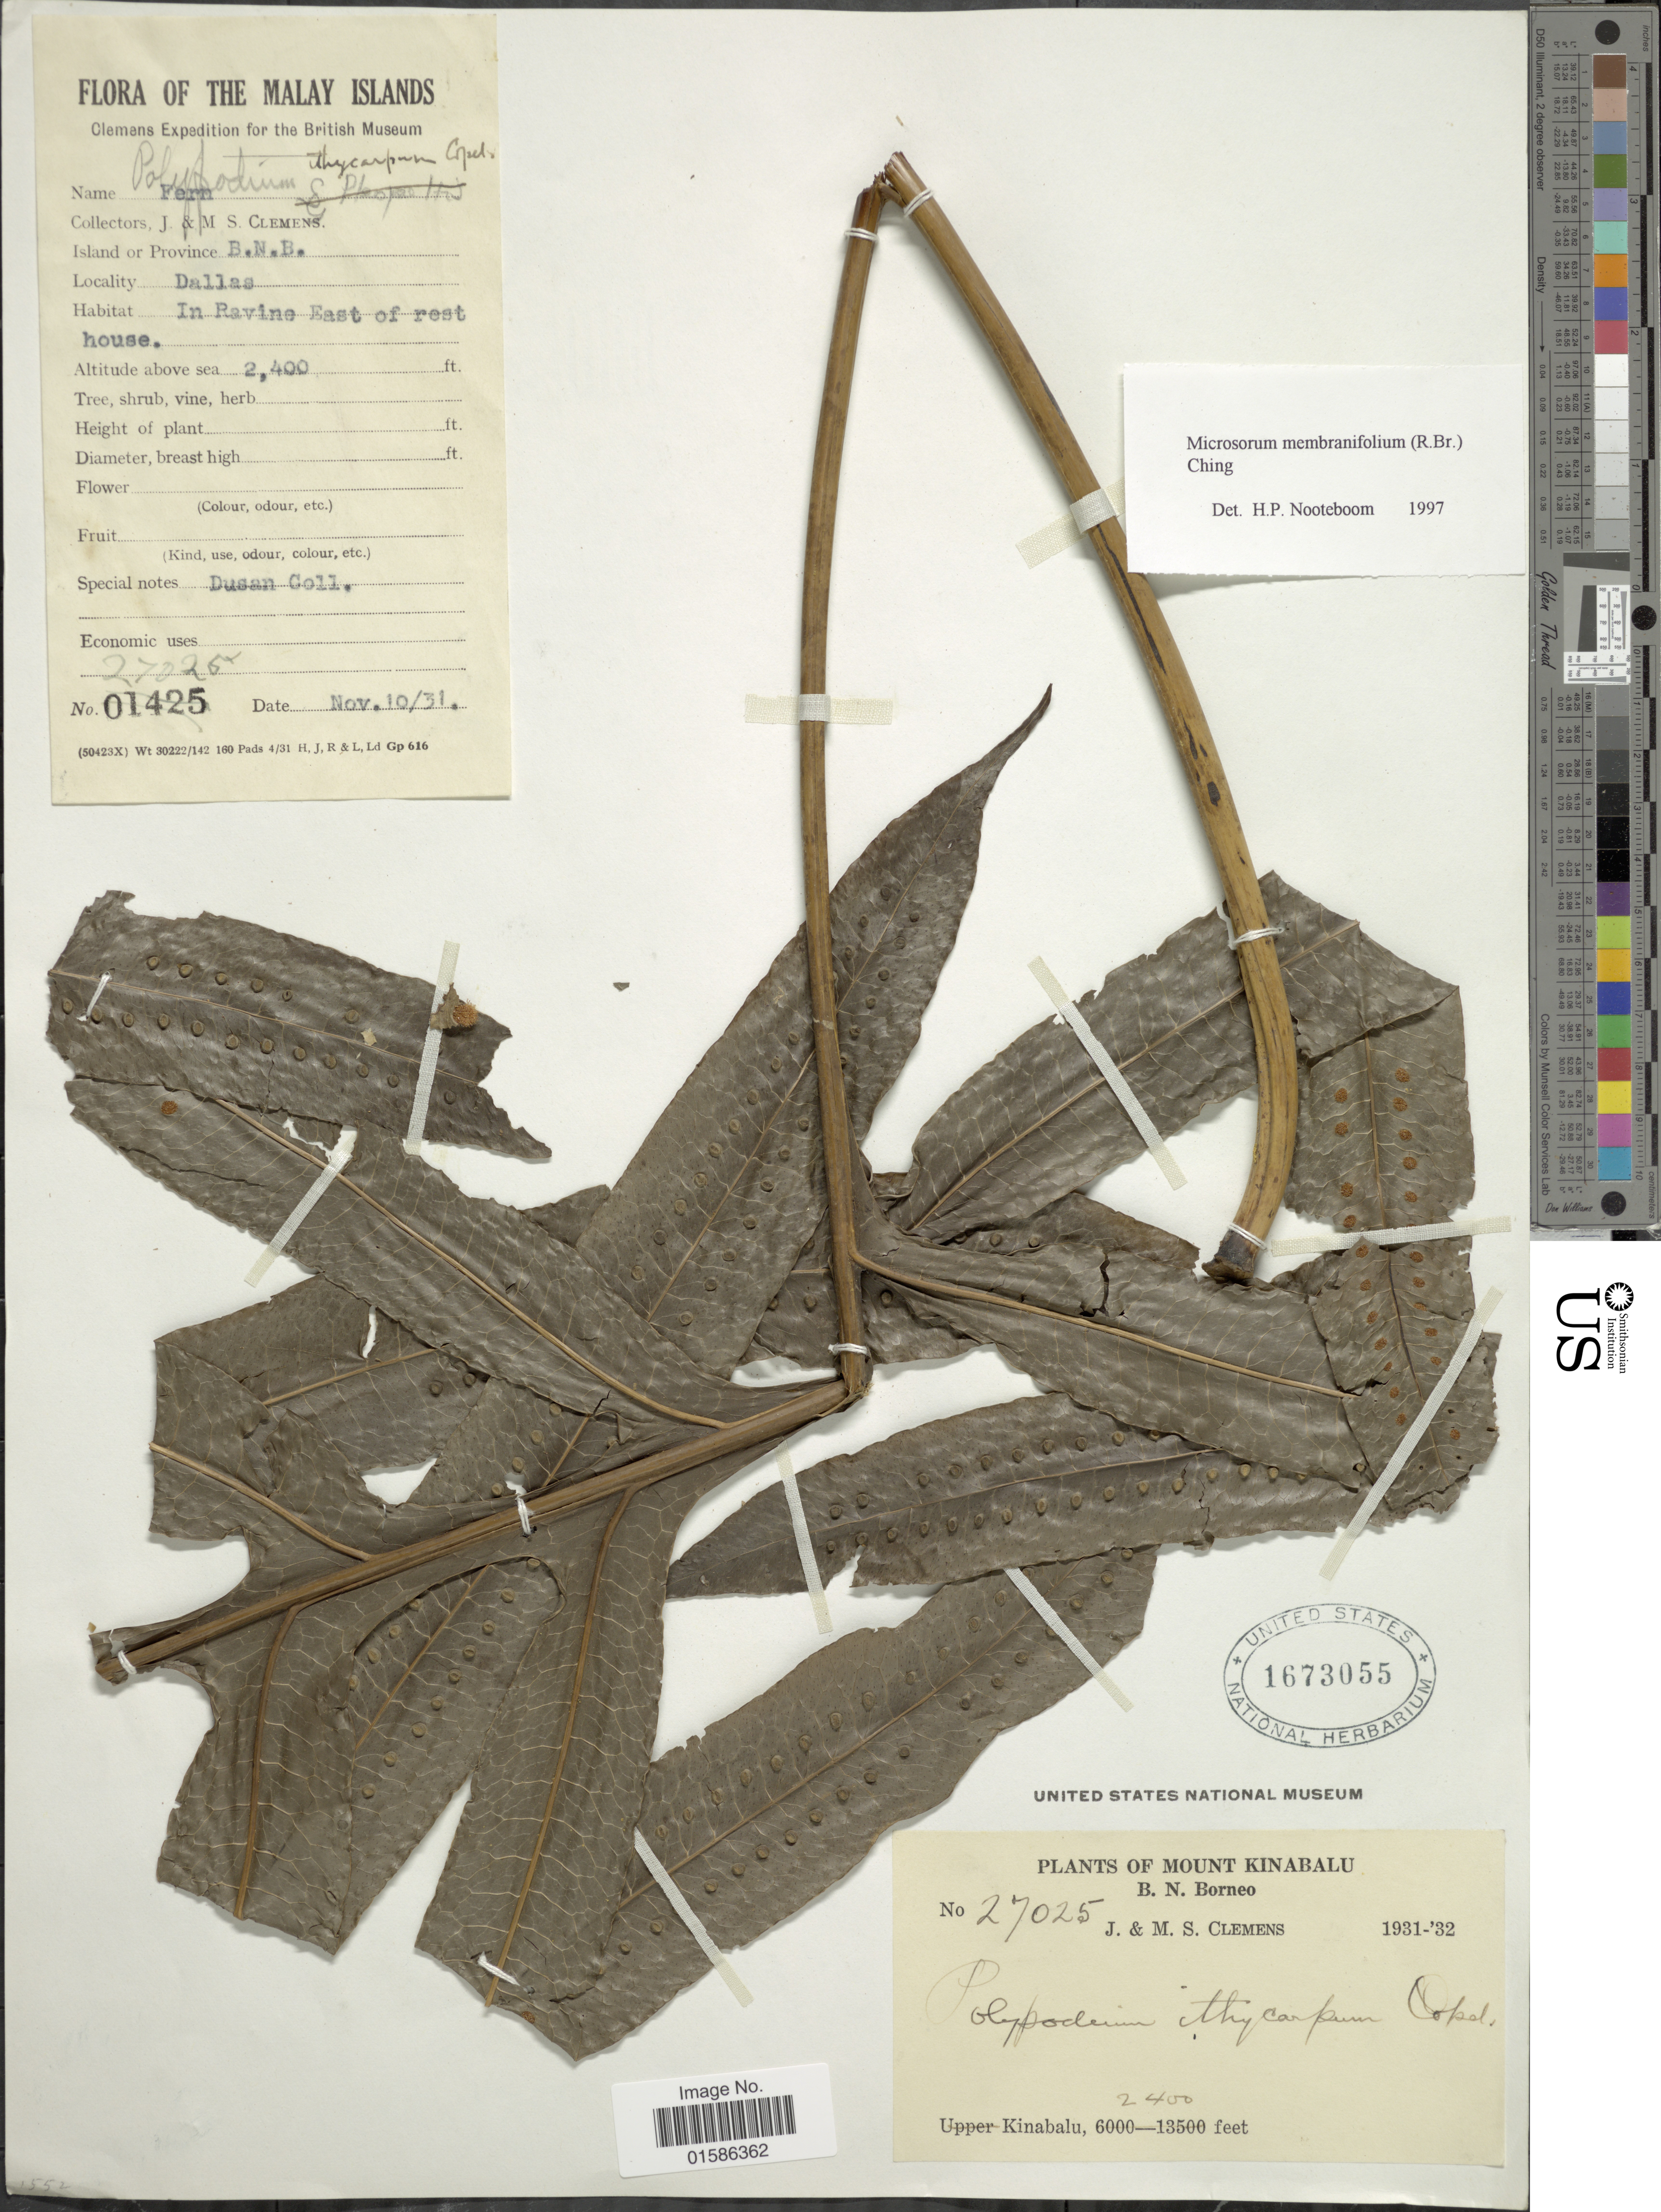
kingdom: Plantae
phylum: Tracheophyta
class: Polypodiopsida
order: Polypodiales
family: Polypodiaceae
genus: Microsorum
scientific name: Microsorum membranifolium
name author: (R. Br.) Ching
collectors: J. Clemens & M. S. Clemens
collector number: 27025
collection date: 1931-11-10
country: Malaysia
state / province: Sabah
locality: Mount Kinabalu, B.N.Borneo, Kinabalu, The Malay Islands, Dallas, In Ravine East of rest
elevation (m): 732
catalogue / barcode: US 1673055